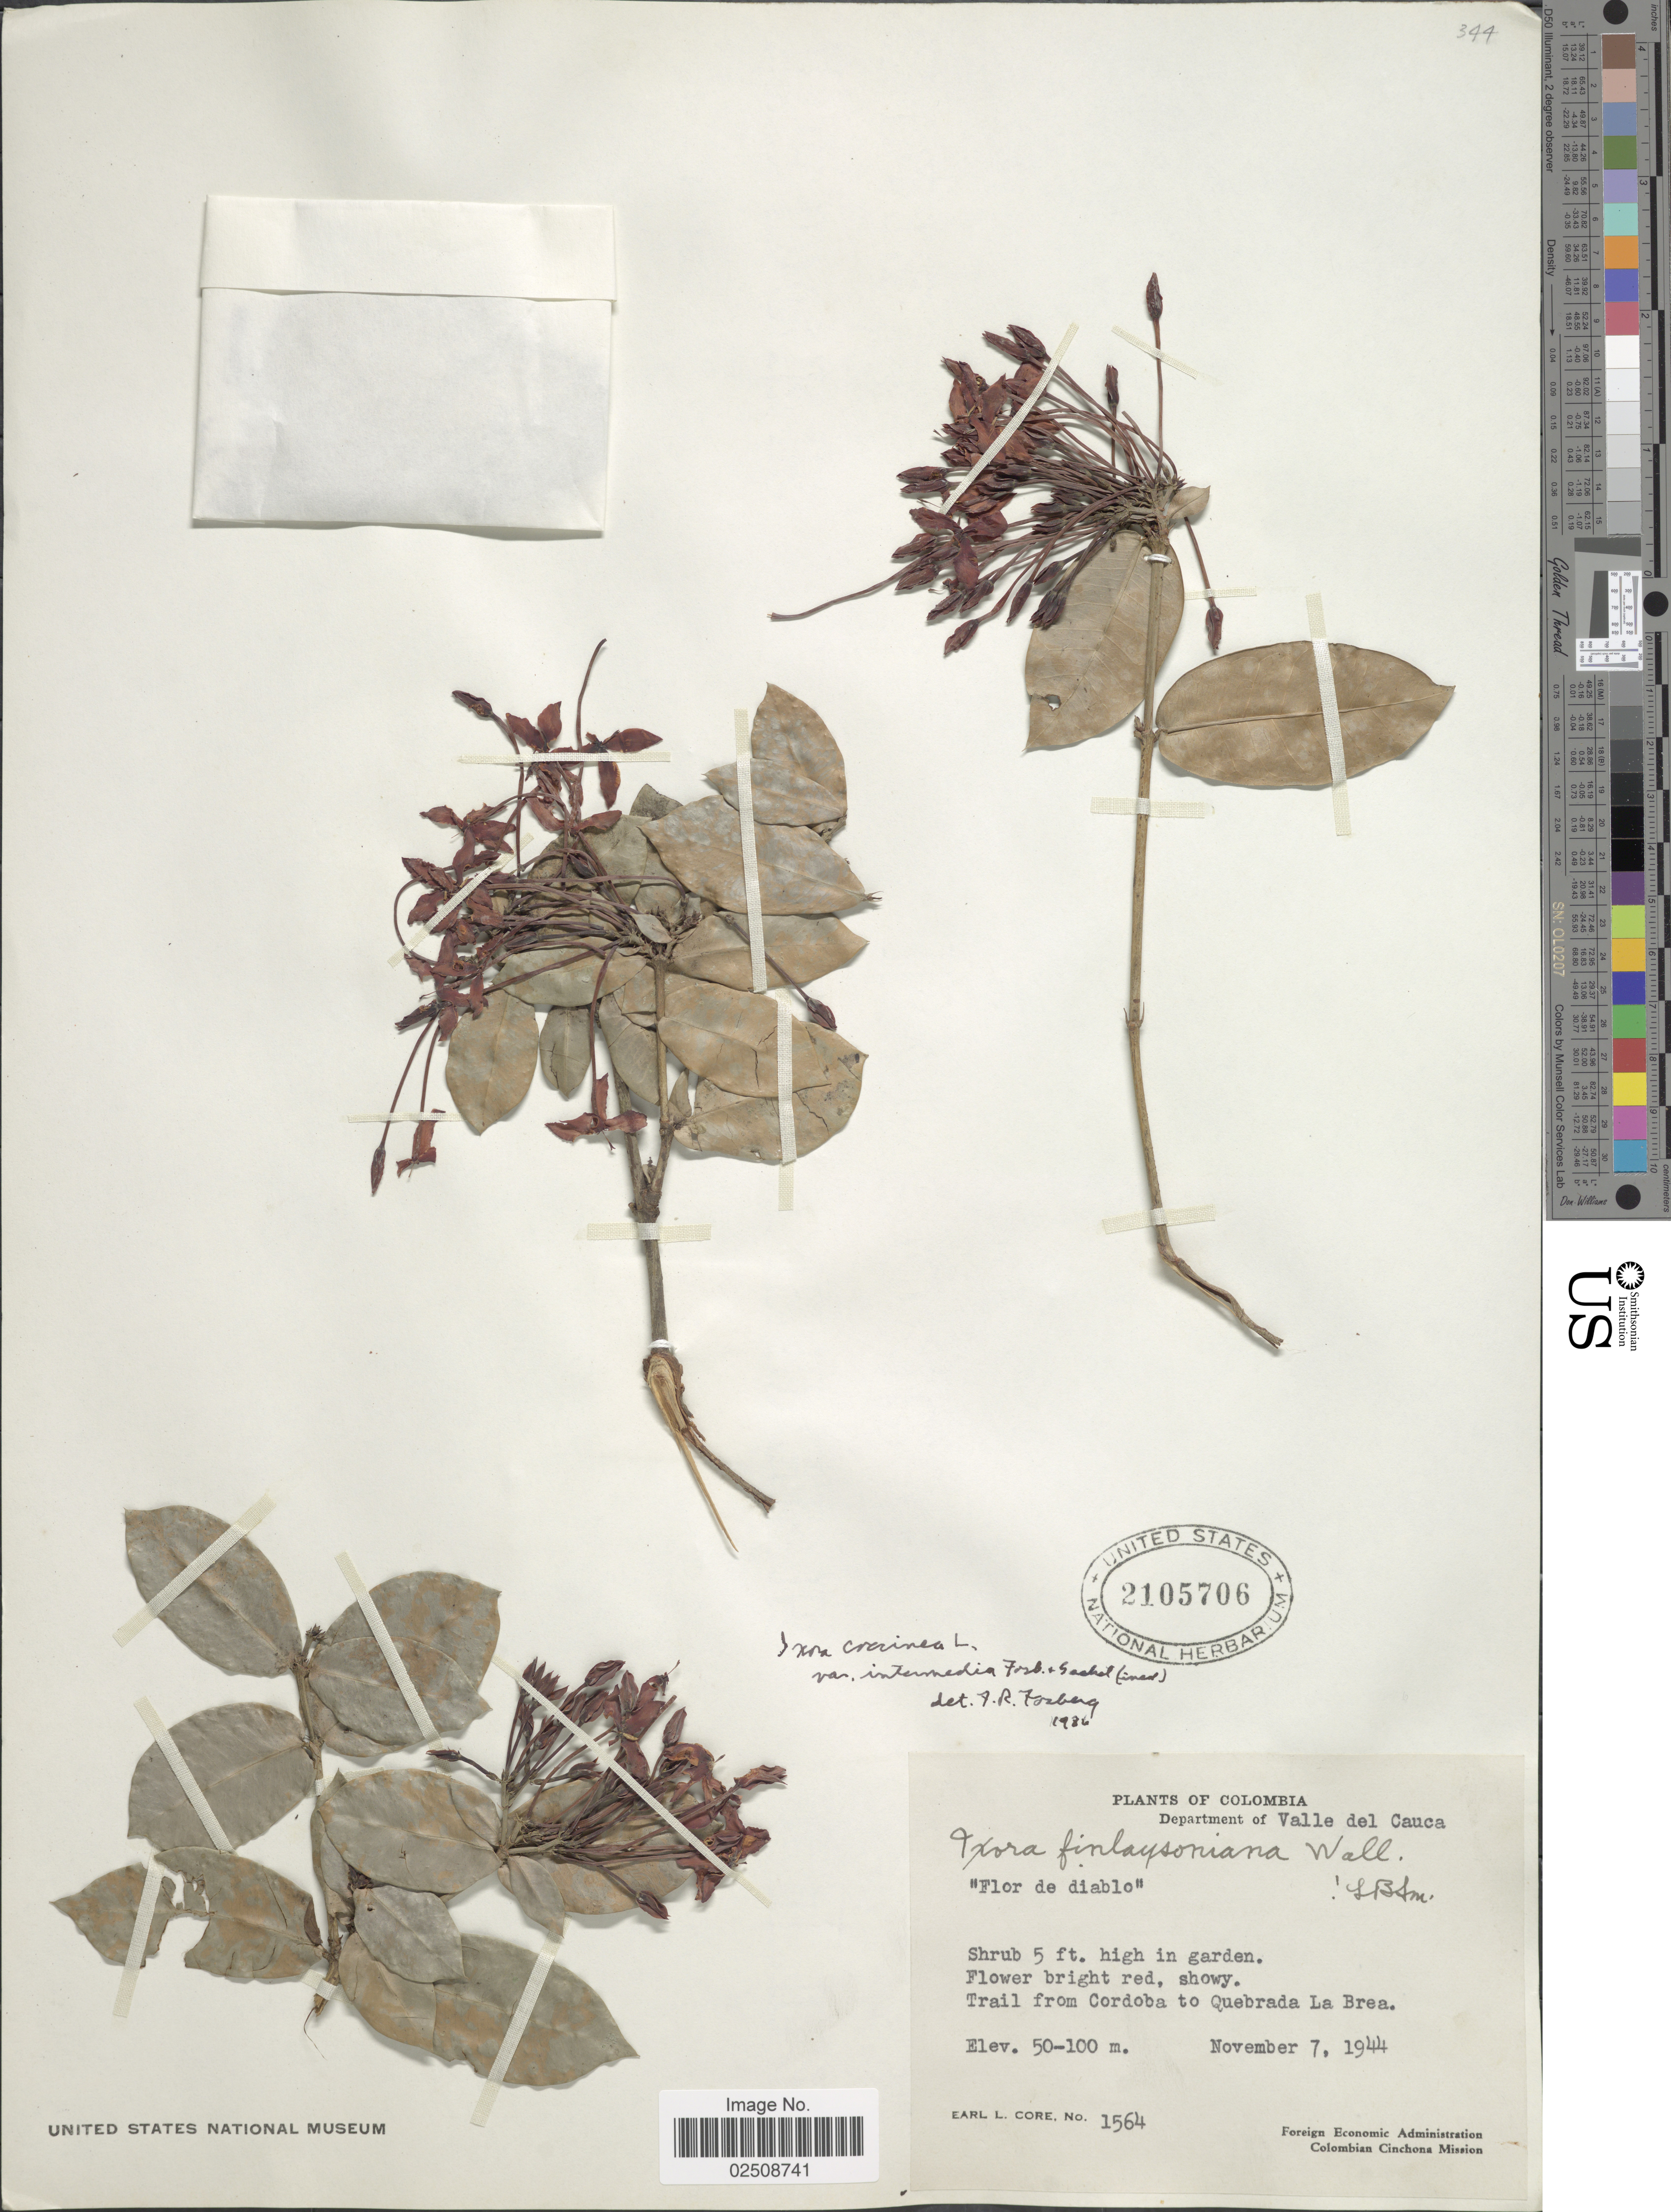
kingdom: Plantae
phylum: Tracheophyta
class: Magnoliopsida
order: Gentianales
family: Rubiaceae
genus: Ixora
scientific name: Ixora coccinea var. intermedia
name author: Fosberg & Sachet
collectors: E. L. Core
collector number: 1564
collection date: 1944-11-07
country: Colombia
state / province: Valle del Cauca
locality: Department of Valle del Cauca. Trail from Cordoba to Quebrada La Brea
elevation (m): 50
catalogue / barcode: US 2105706